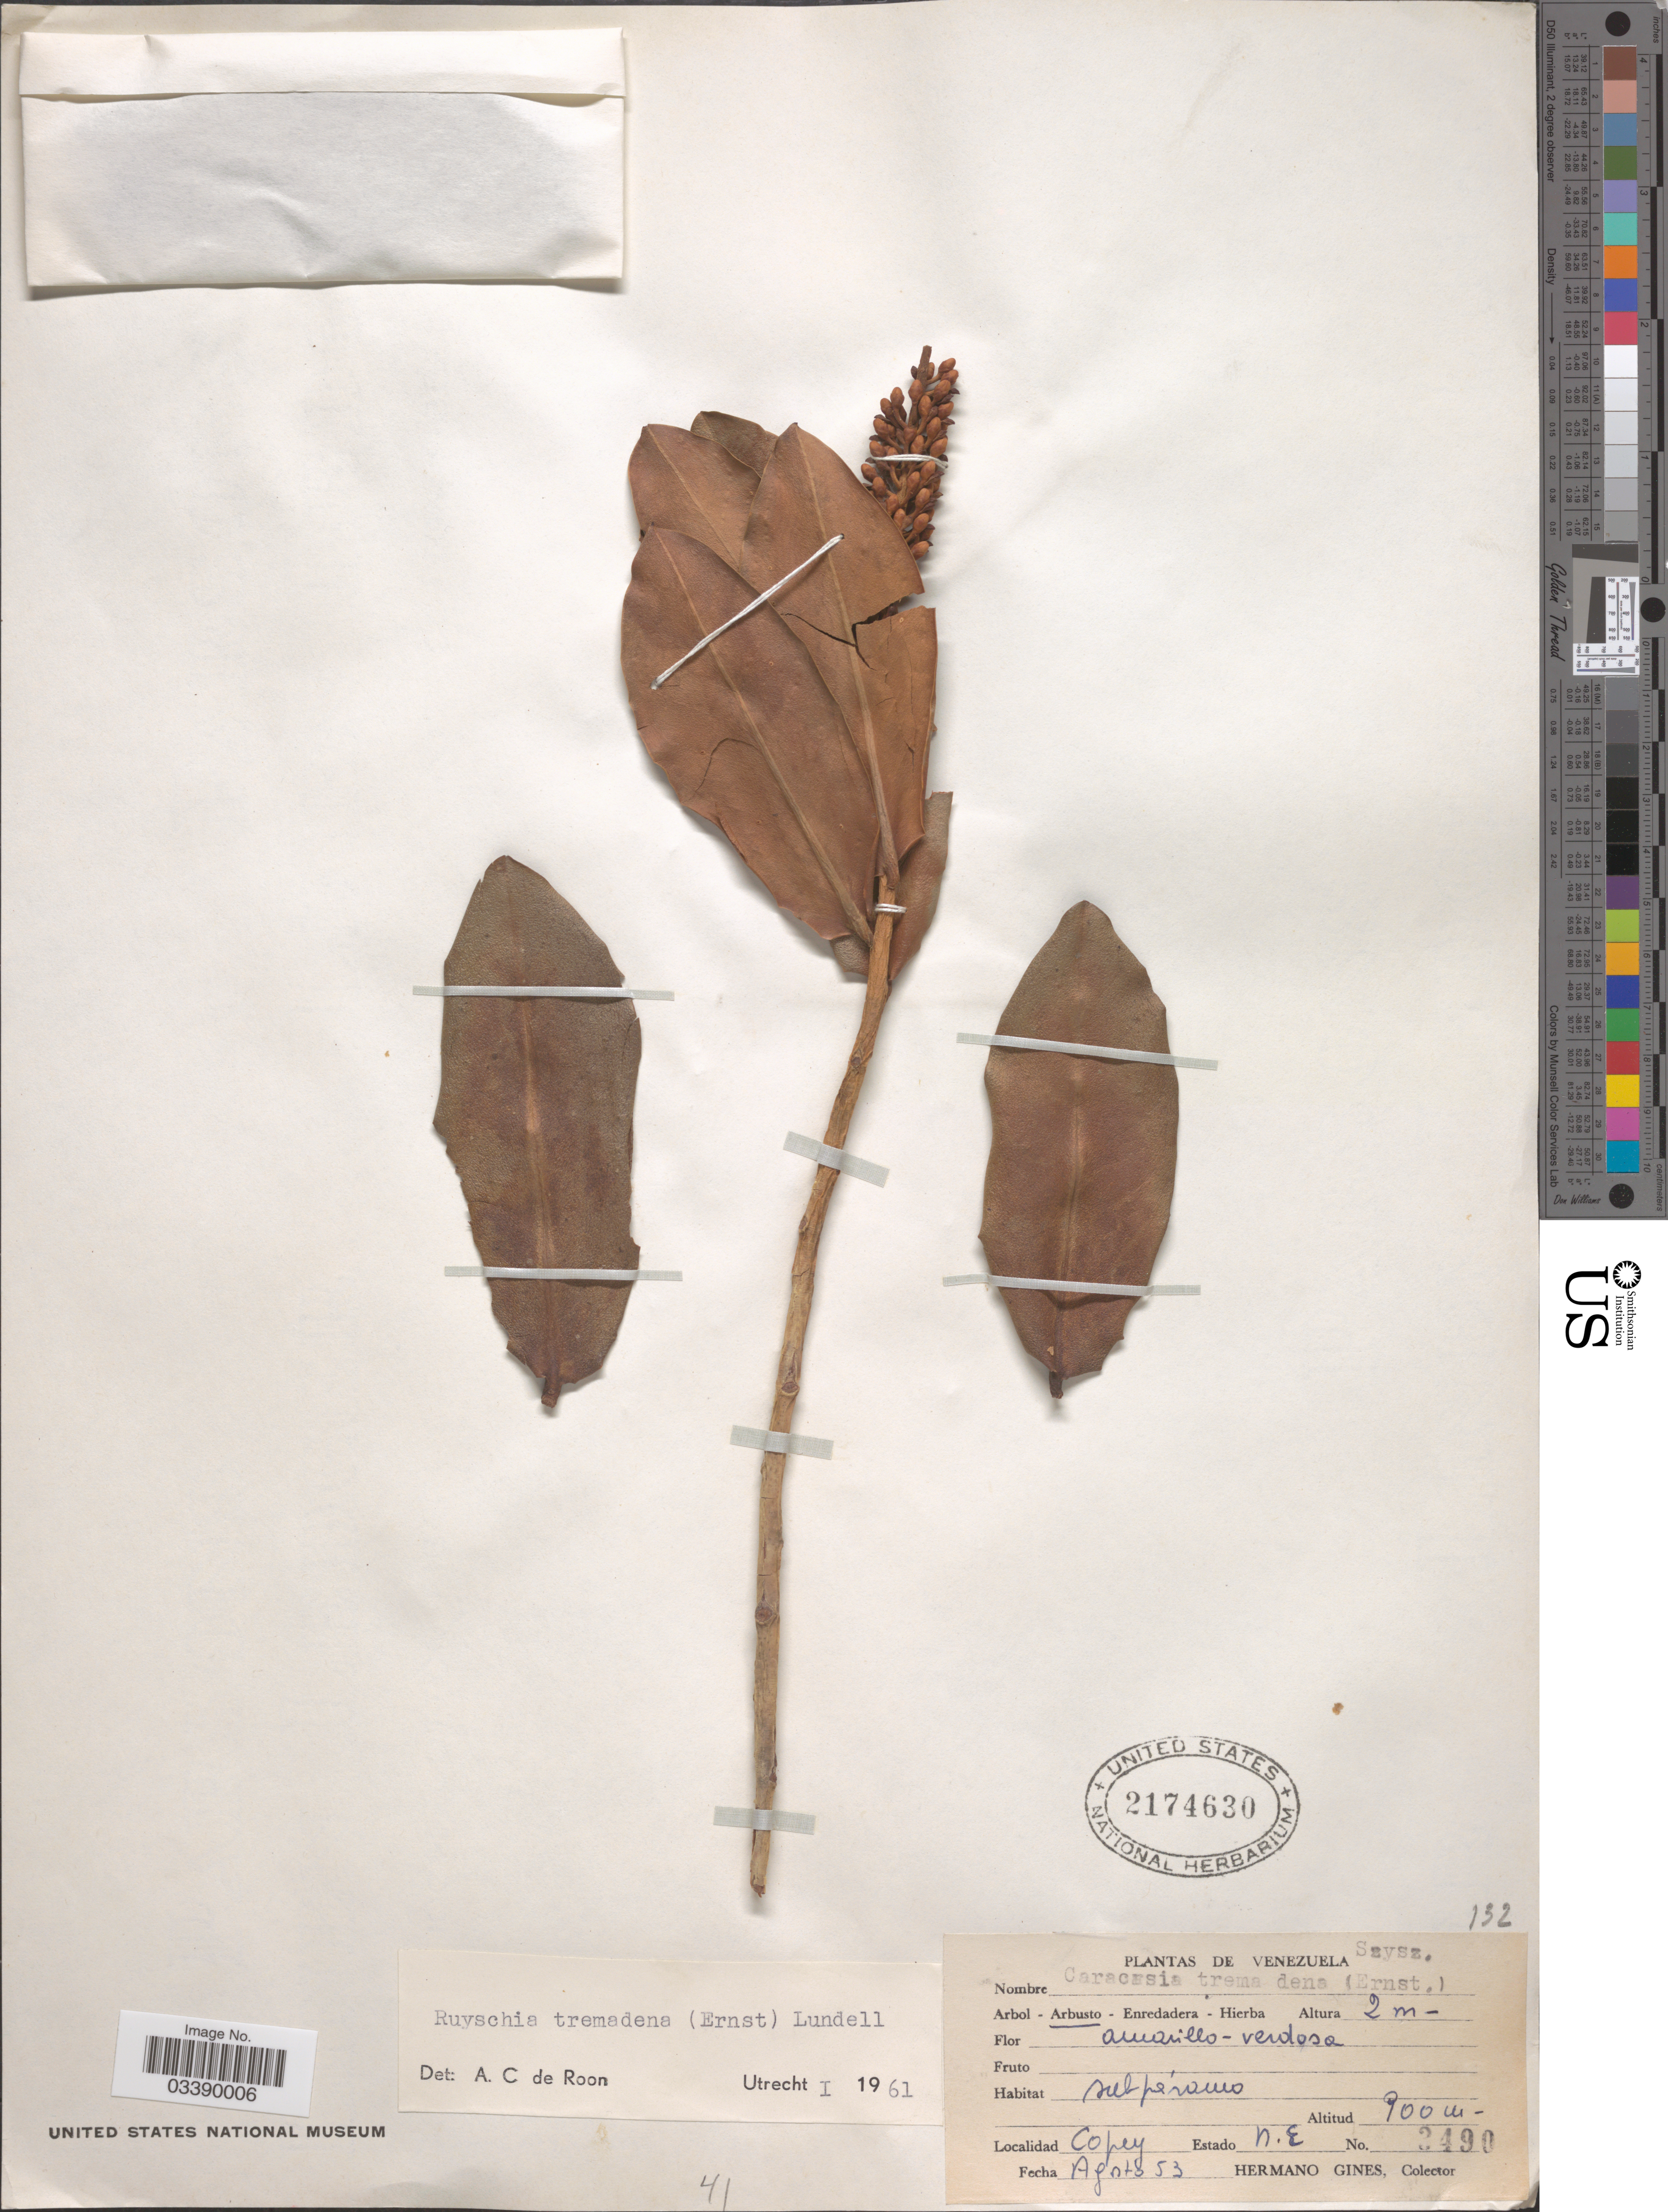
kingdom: Plantae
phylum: Tracheophyta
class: Magnoliopsida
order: Ericales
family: Marcgraviaceae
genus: Ruyschia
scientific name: Ruyschia tremadena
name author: (Ernst) Lundell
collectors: Bro. Gines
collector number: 3490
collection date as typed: Transcribed d/m/y: /8/53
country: Venezuela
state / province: Nueva Esparta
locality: Copey.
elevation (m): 900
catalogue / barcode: US 2174630